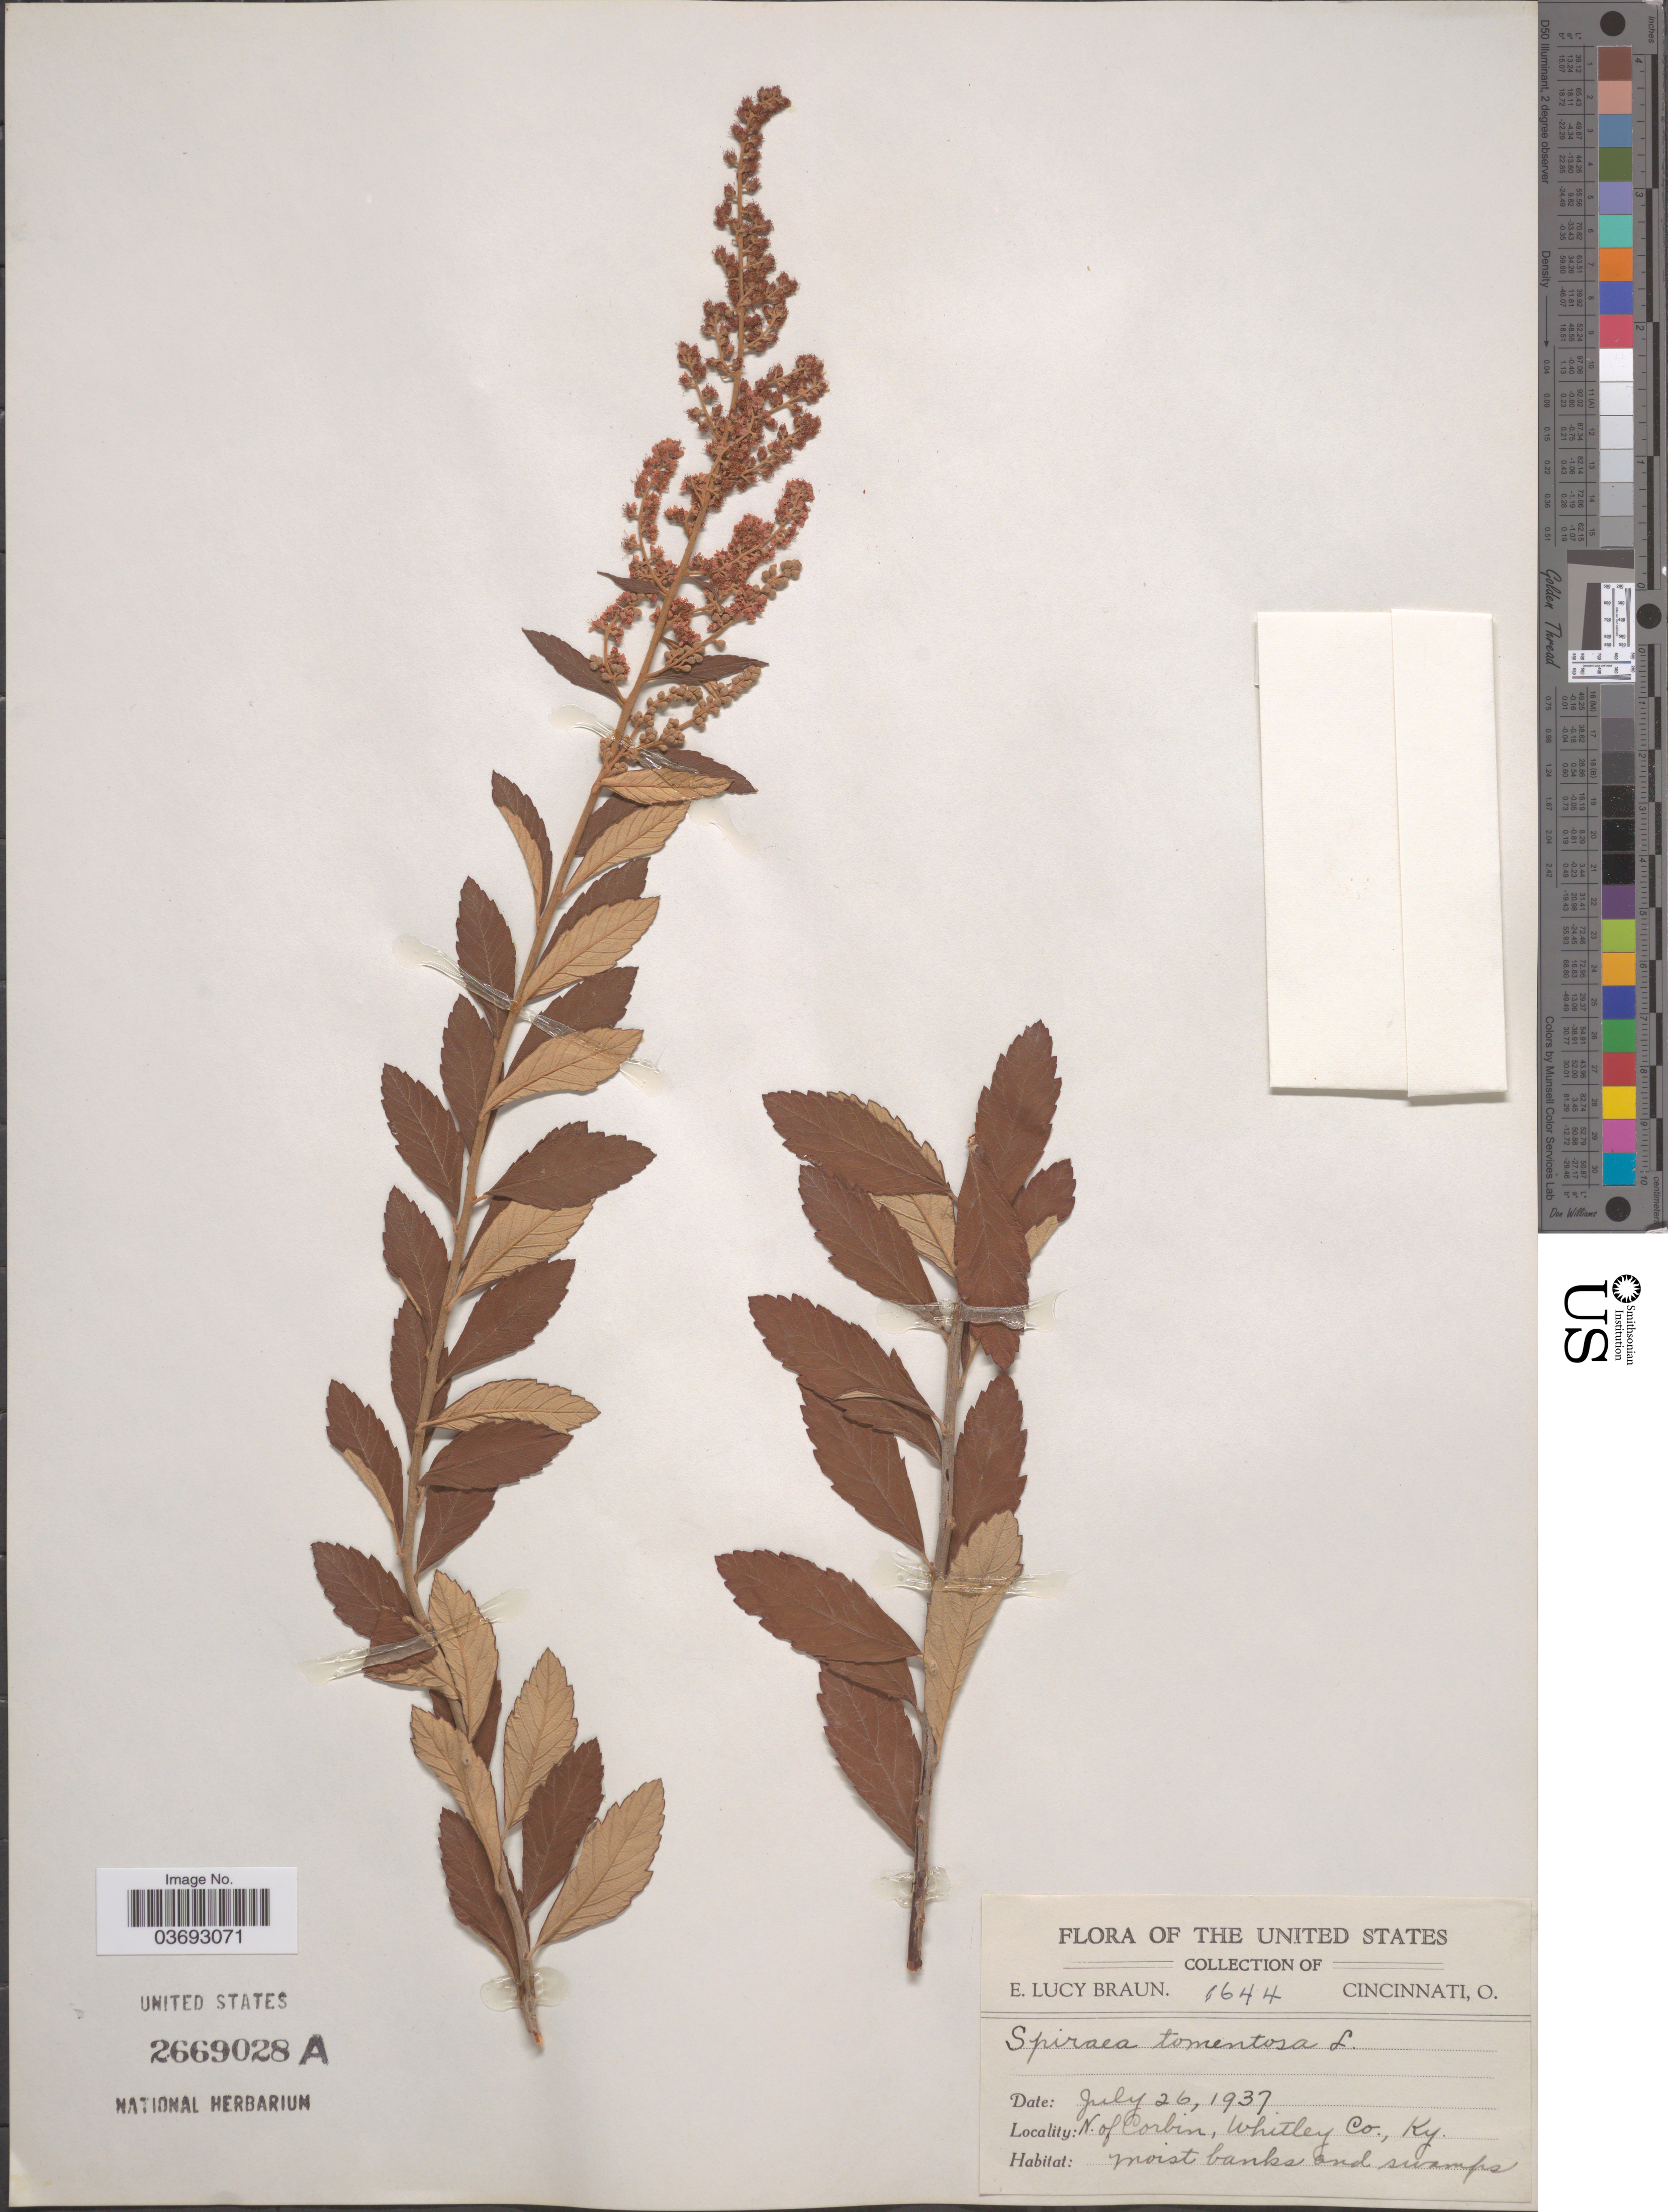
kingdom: Plantae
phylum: Tracheophyta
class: Magnoliopsida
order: Rosales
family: Rosaceae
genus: Spiraea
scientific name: Spiraea tomentosa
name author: L.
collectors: E. L. Braun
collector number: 1644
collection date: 1937-07-26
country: United States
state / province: Kentucky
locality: N. of Corbin, Whitley Co.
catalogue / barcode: US 2669028A